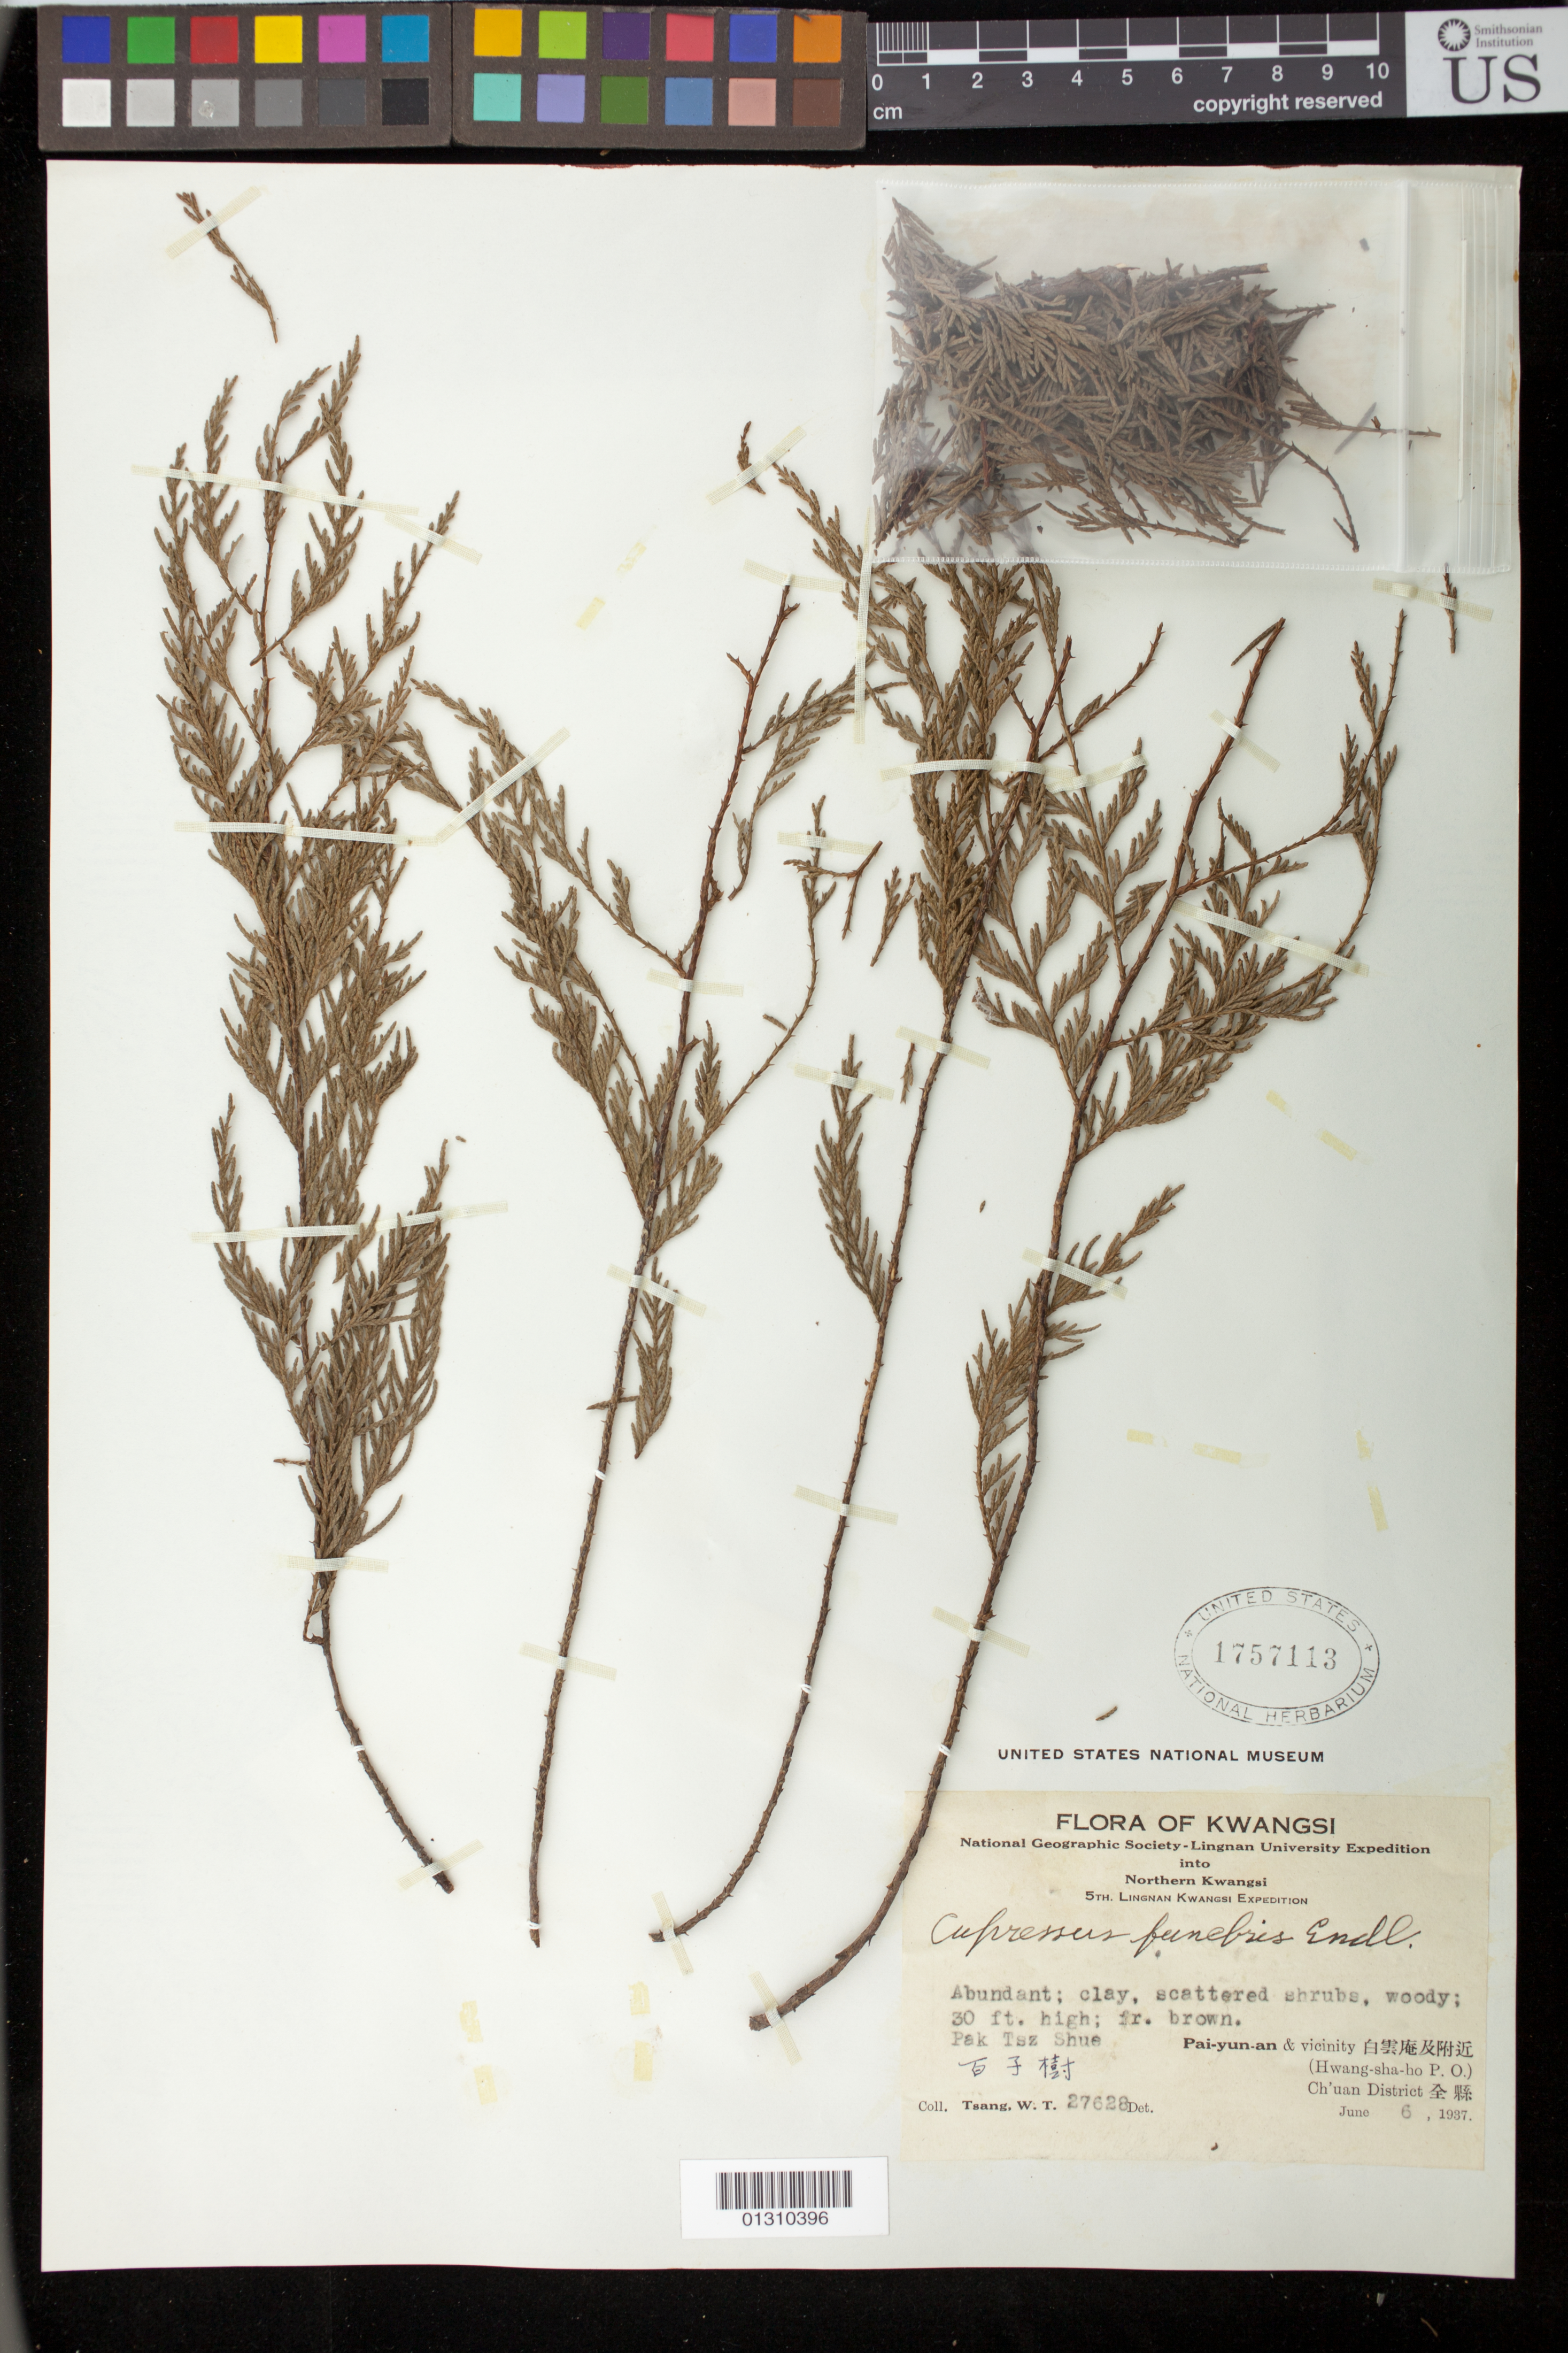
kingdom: Plantae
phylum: Tracheophyta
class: Pinopsida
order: Pinales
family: Cupressaceae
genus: Cupressus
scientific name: Cupressus funebris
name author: Endl.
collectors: W. T. Tsang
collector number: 27628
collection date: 1937-06-06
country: China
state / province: Guangxi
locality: Northern Kwangsi; Pak Taz Shue, Pai-yun-an & vicinity, (Hwang-sha-ho P.O.) Ch'uan District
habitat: clay, scattered shrubs, woody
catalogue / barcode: US 1757113